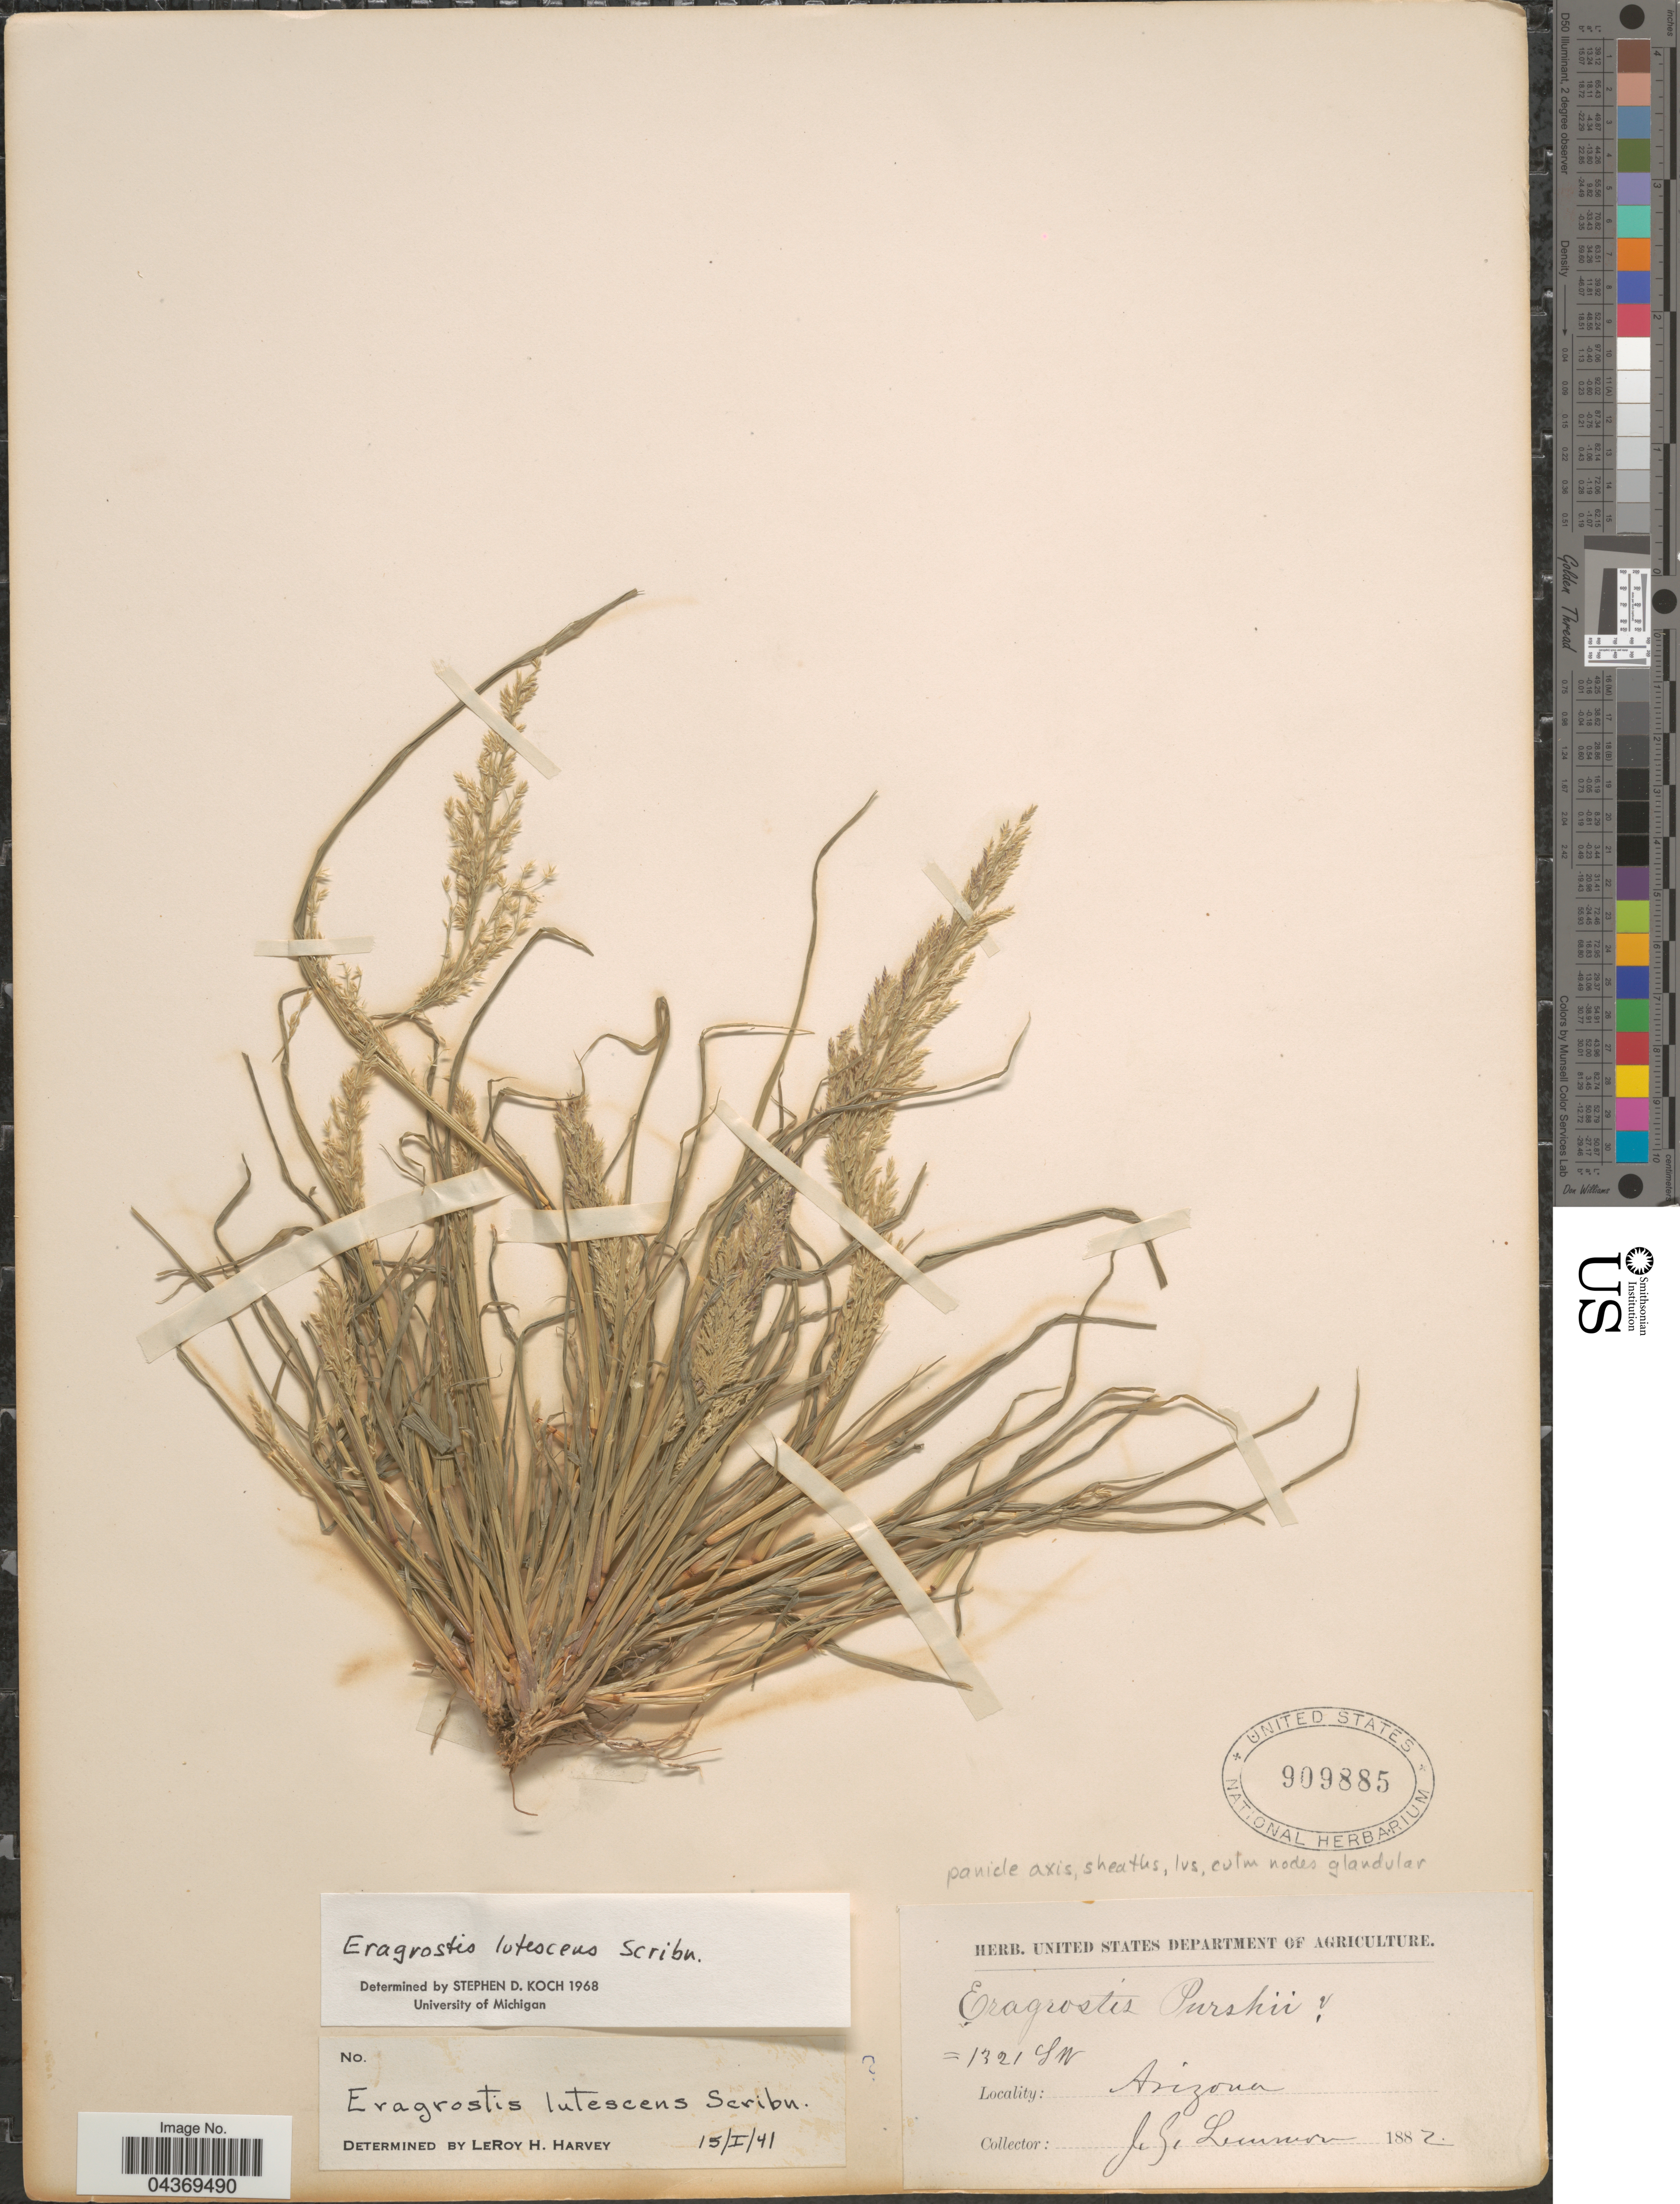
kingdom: Plantae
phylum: Tracheophyta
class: Liliopsida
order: Poales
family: Poaceae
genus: Eragrostis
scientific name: Eragrostis lutescens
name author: Scribn.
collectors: J. Lemmon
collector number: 1321SW*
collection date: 1882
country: United States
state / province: Arizona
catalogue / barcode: US 909885